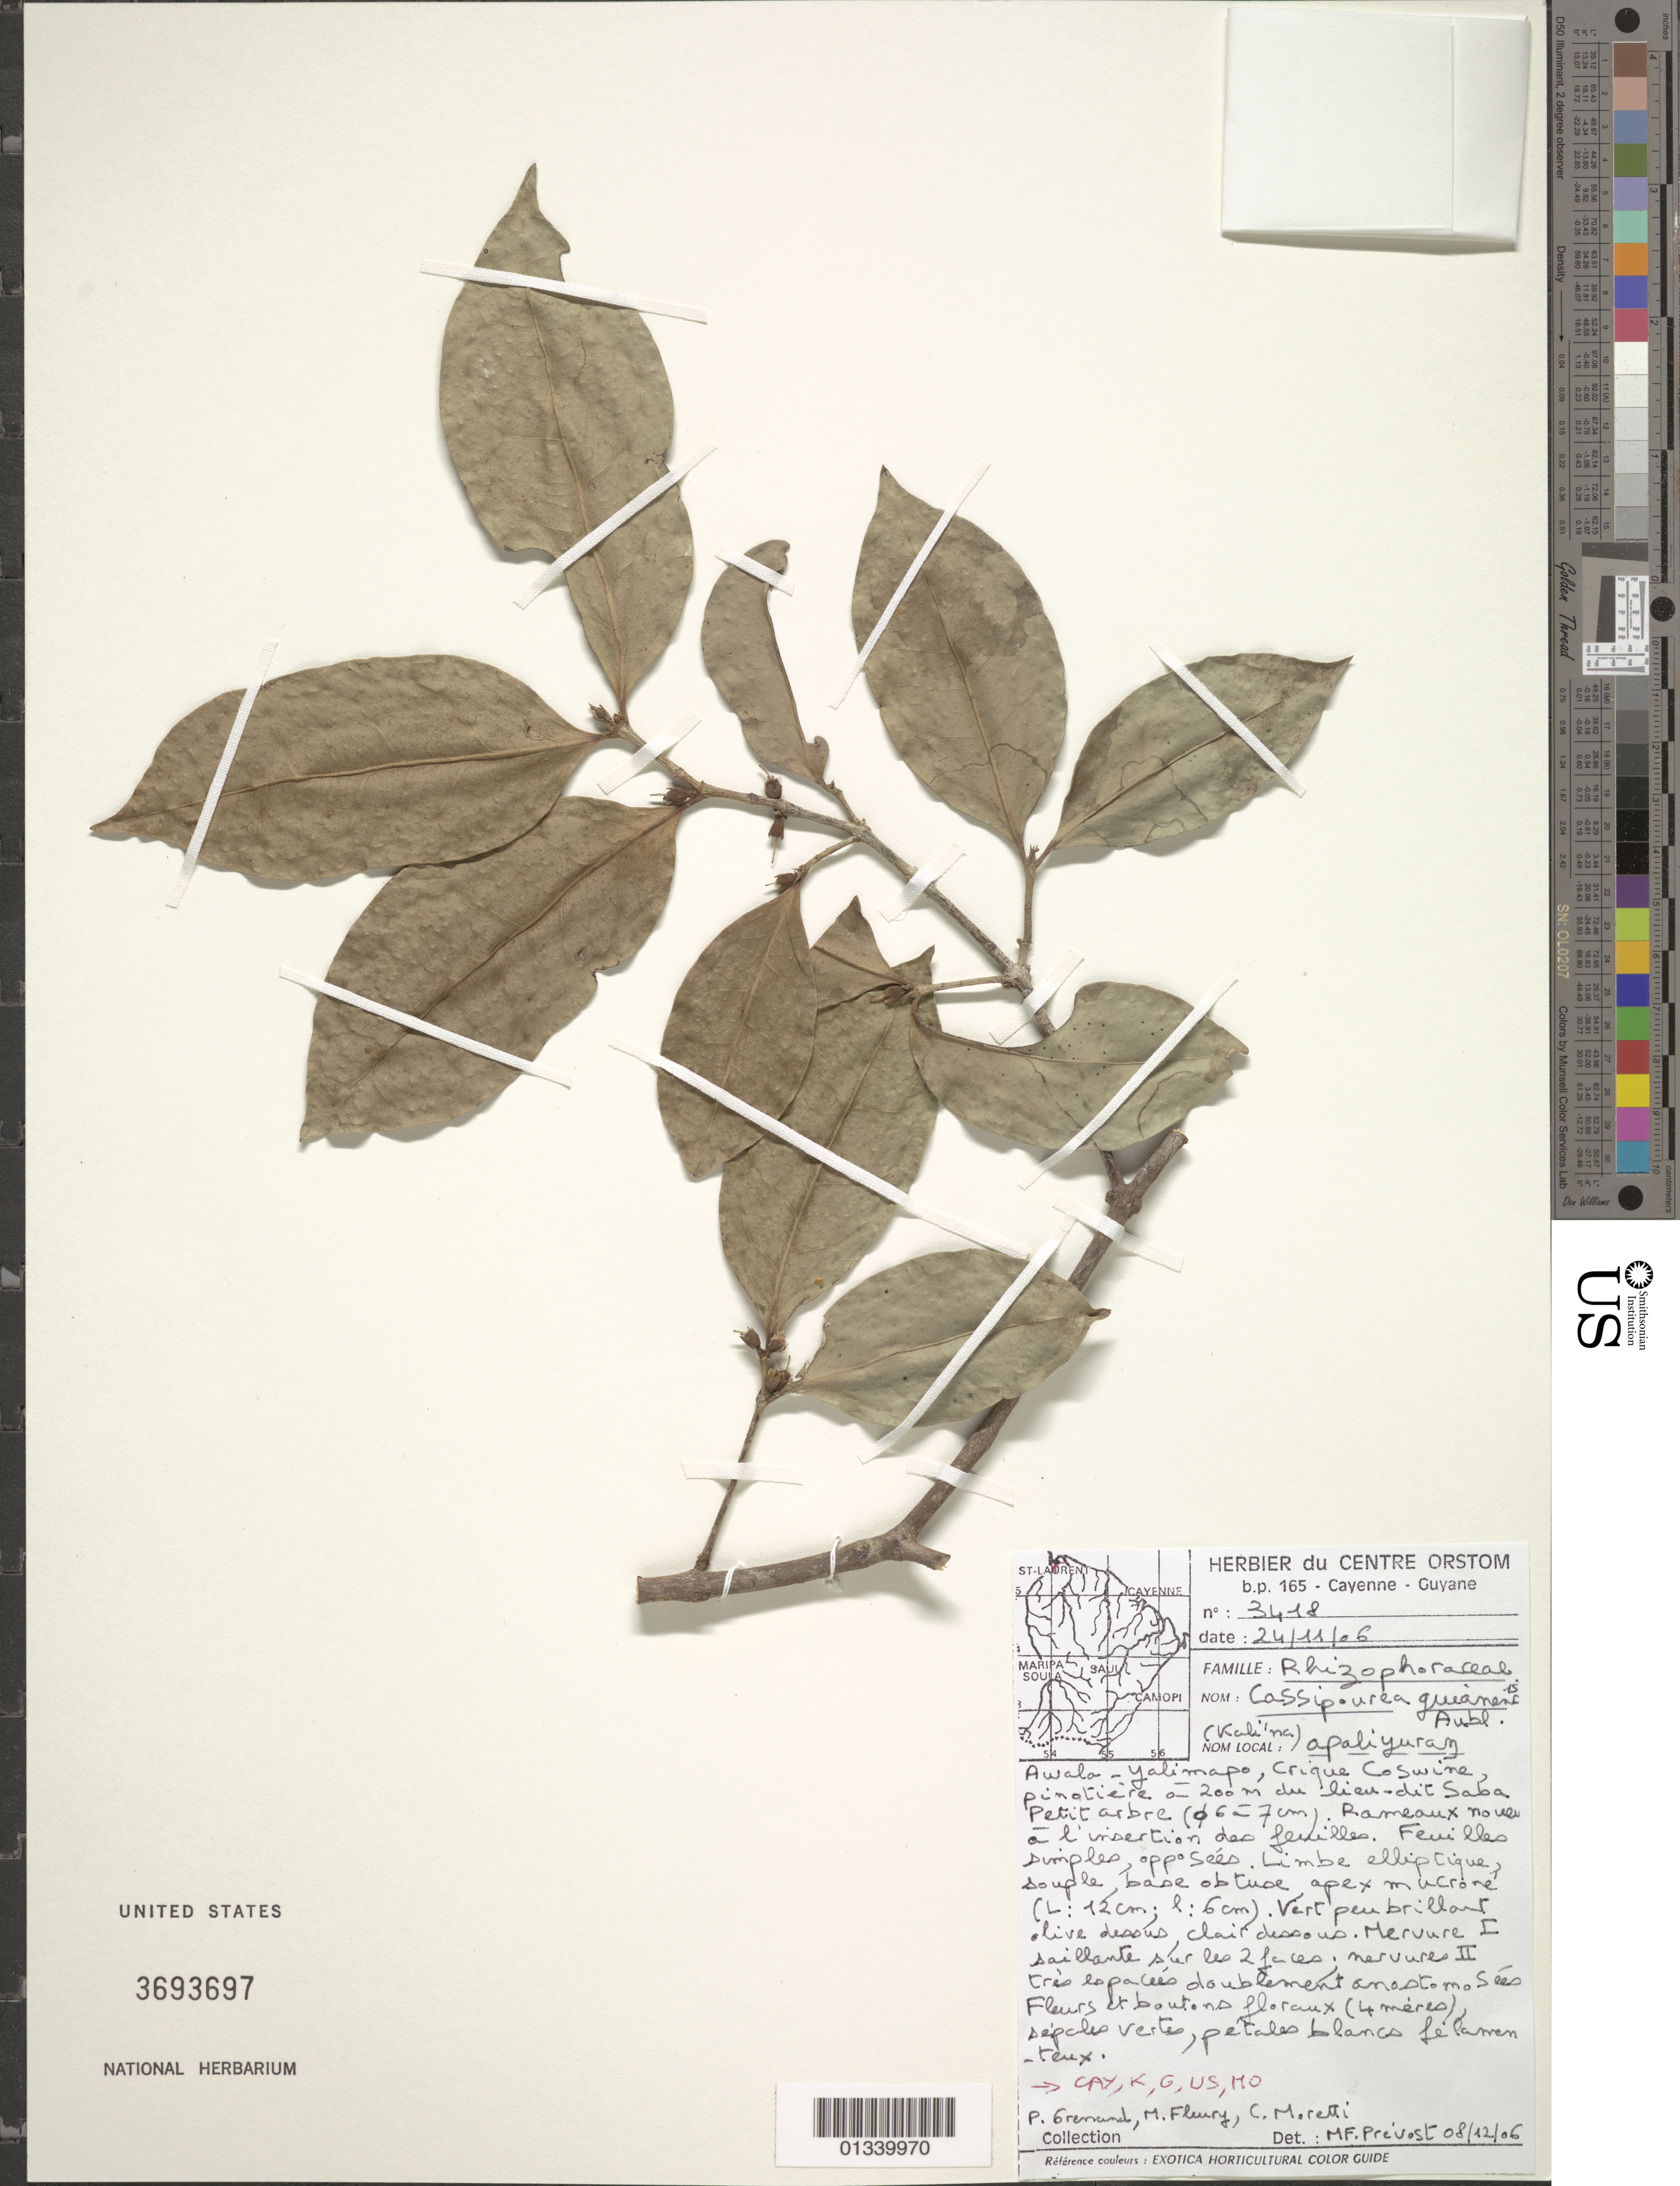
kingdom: Plantae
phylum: Tracheophyta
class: Magnoliopsida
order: Malpighiales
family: Rhizophoraceae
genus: Cassipourea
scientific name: Cassipourea guianensis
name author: Aubl.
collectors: P. Grenand, M. Fleury & C. Moretti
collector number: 3418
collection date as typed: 24 November 2006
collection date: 2006-11-24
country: French Guiana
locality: Awala-Yalimapo, Crique Coswine, pinotiere du lieu-dit Saba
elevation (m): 200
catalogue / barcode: US 3693697